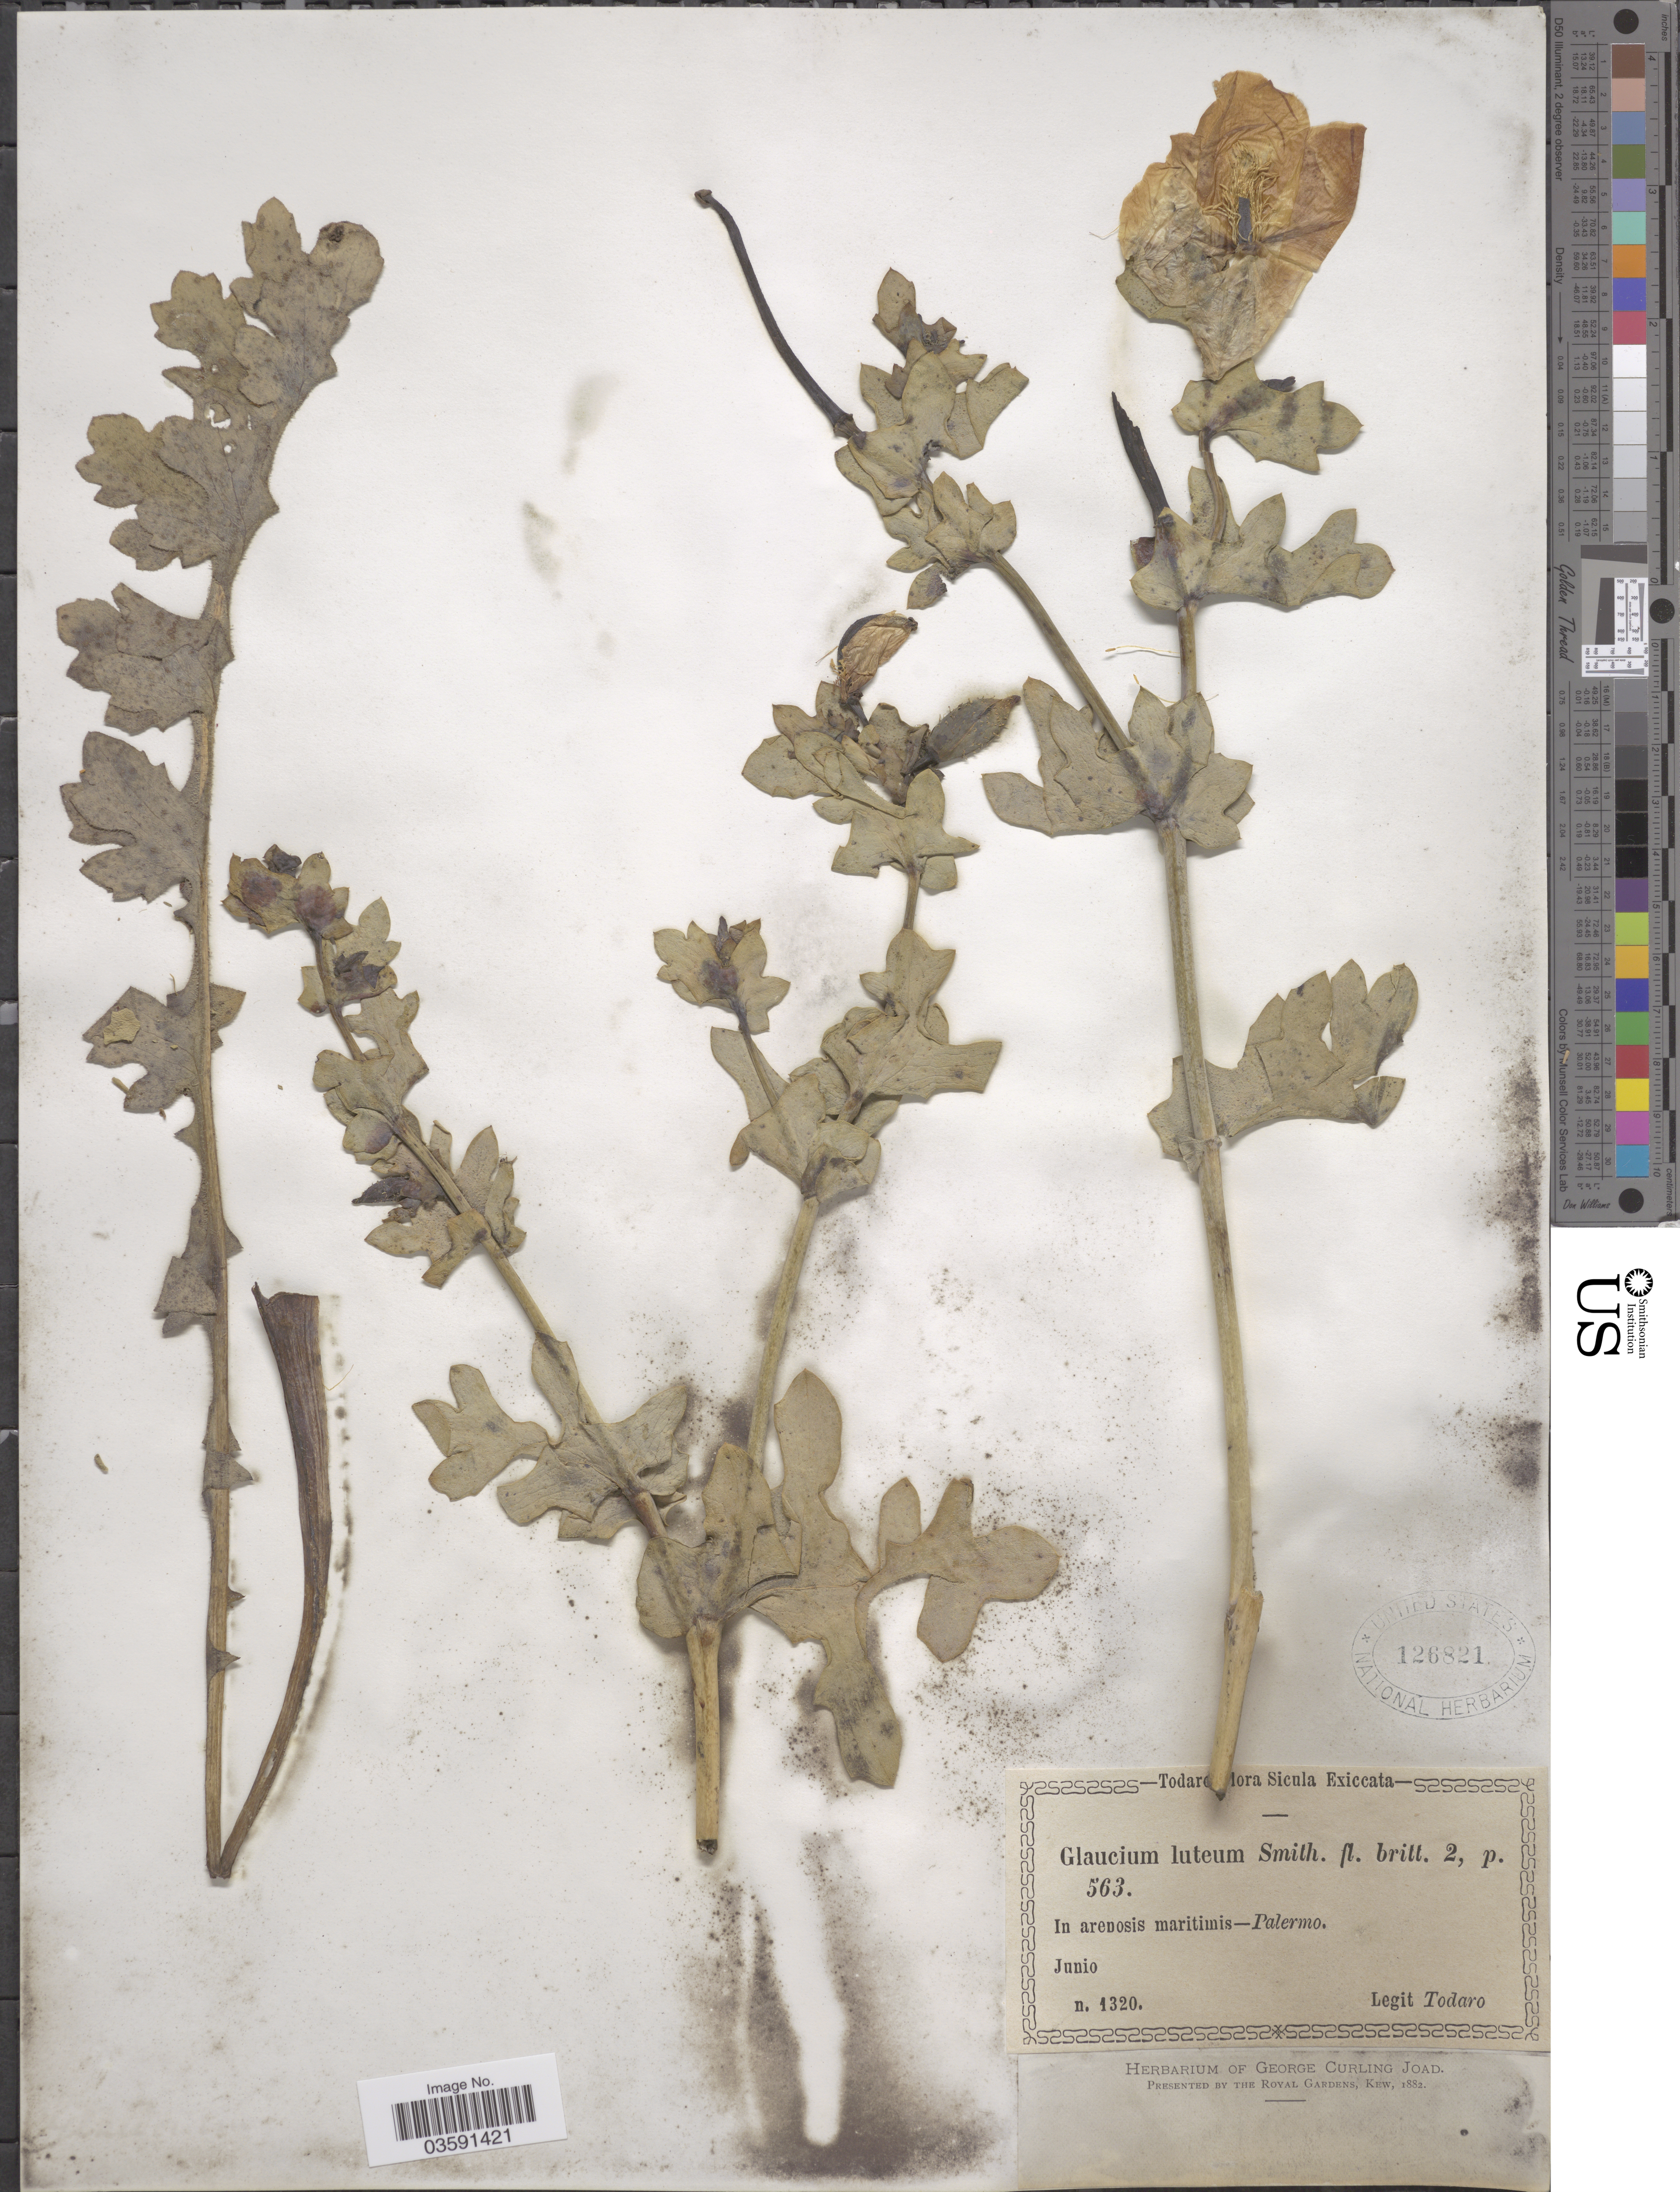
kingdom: Plantae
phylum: Tracheophyta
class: Magnoliopsida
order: Ranunculales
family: Papaveraceae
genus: Glaucium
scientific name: Glaucium flavum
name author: Crantz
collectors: Todaro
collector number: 1320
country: Italy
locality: Sicula. In arenosis maritimis - Palermo.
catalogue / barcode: US 126821